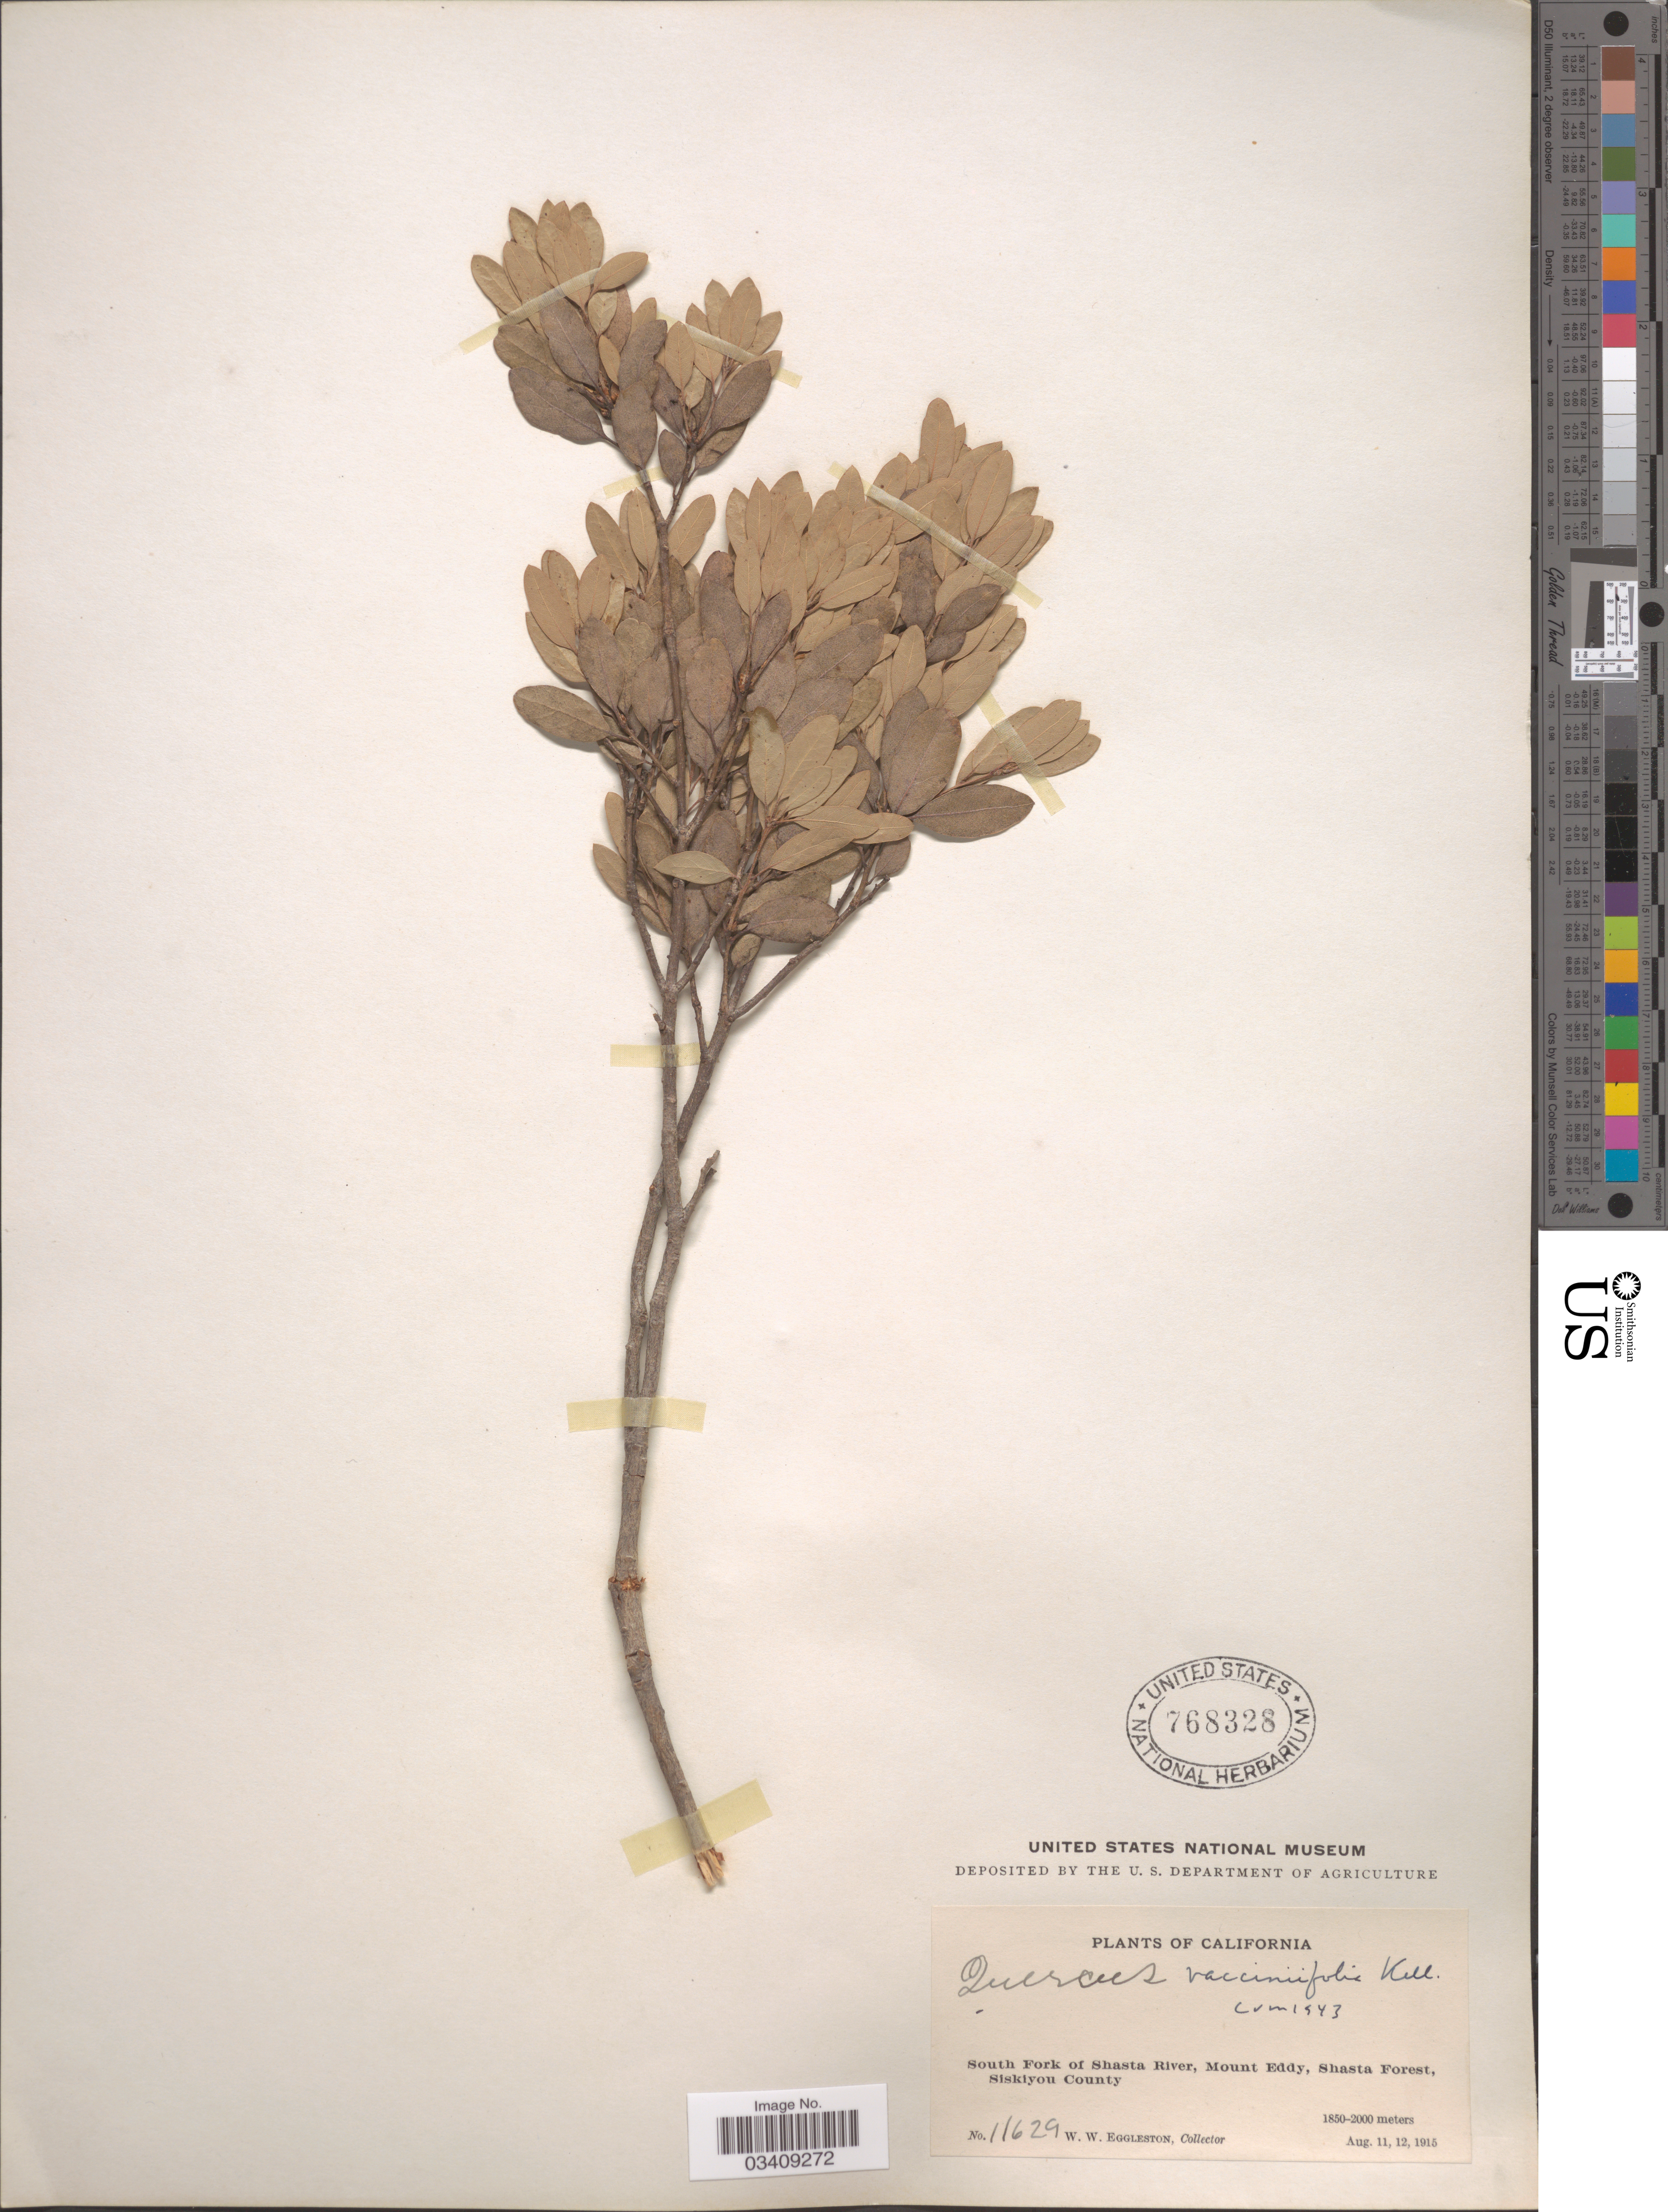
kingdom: Plantae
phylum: Tracheophyta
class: Magnoliopsida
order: Fagales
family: Fagaceae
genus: Quercus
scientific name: Quercus aaata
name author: C.H. Müll.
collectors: W. W. Eggleston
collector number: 11629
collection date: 1915-08-11/1915-08-12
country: United States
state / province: California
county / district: Siskiyou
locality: South Fork of Shasta River, Mount Eddy, Shasta Forest, Siskiyou County.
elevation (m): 1850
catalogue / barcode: US 768328